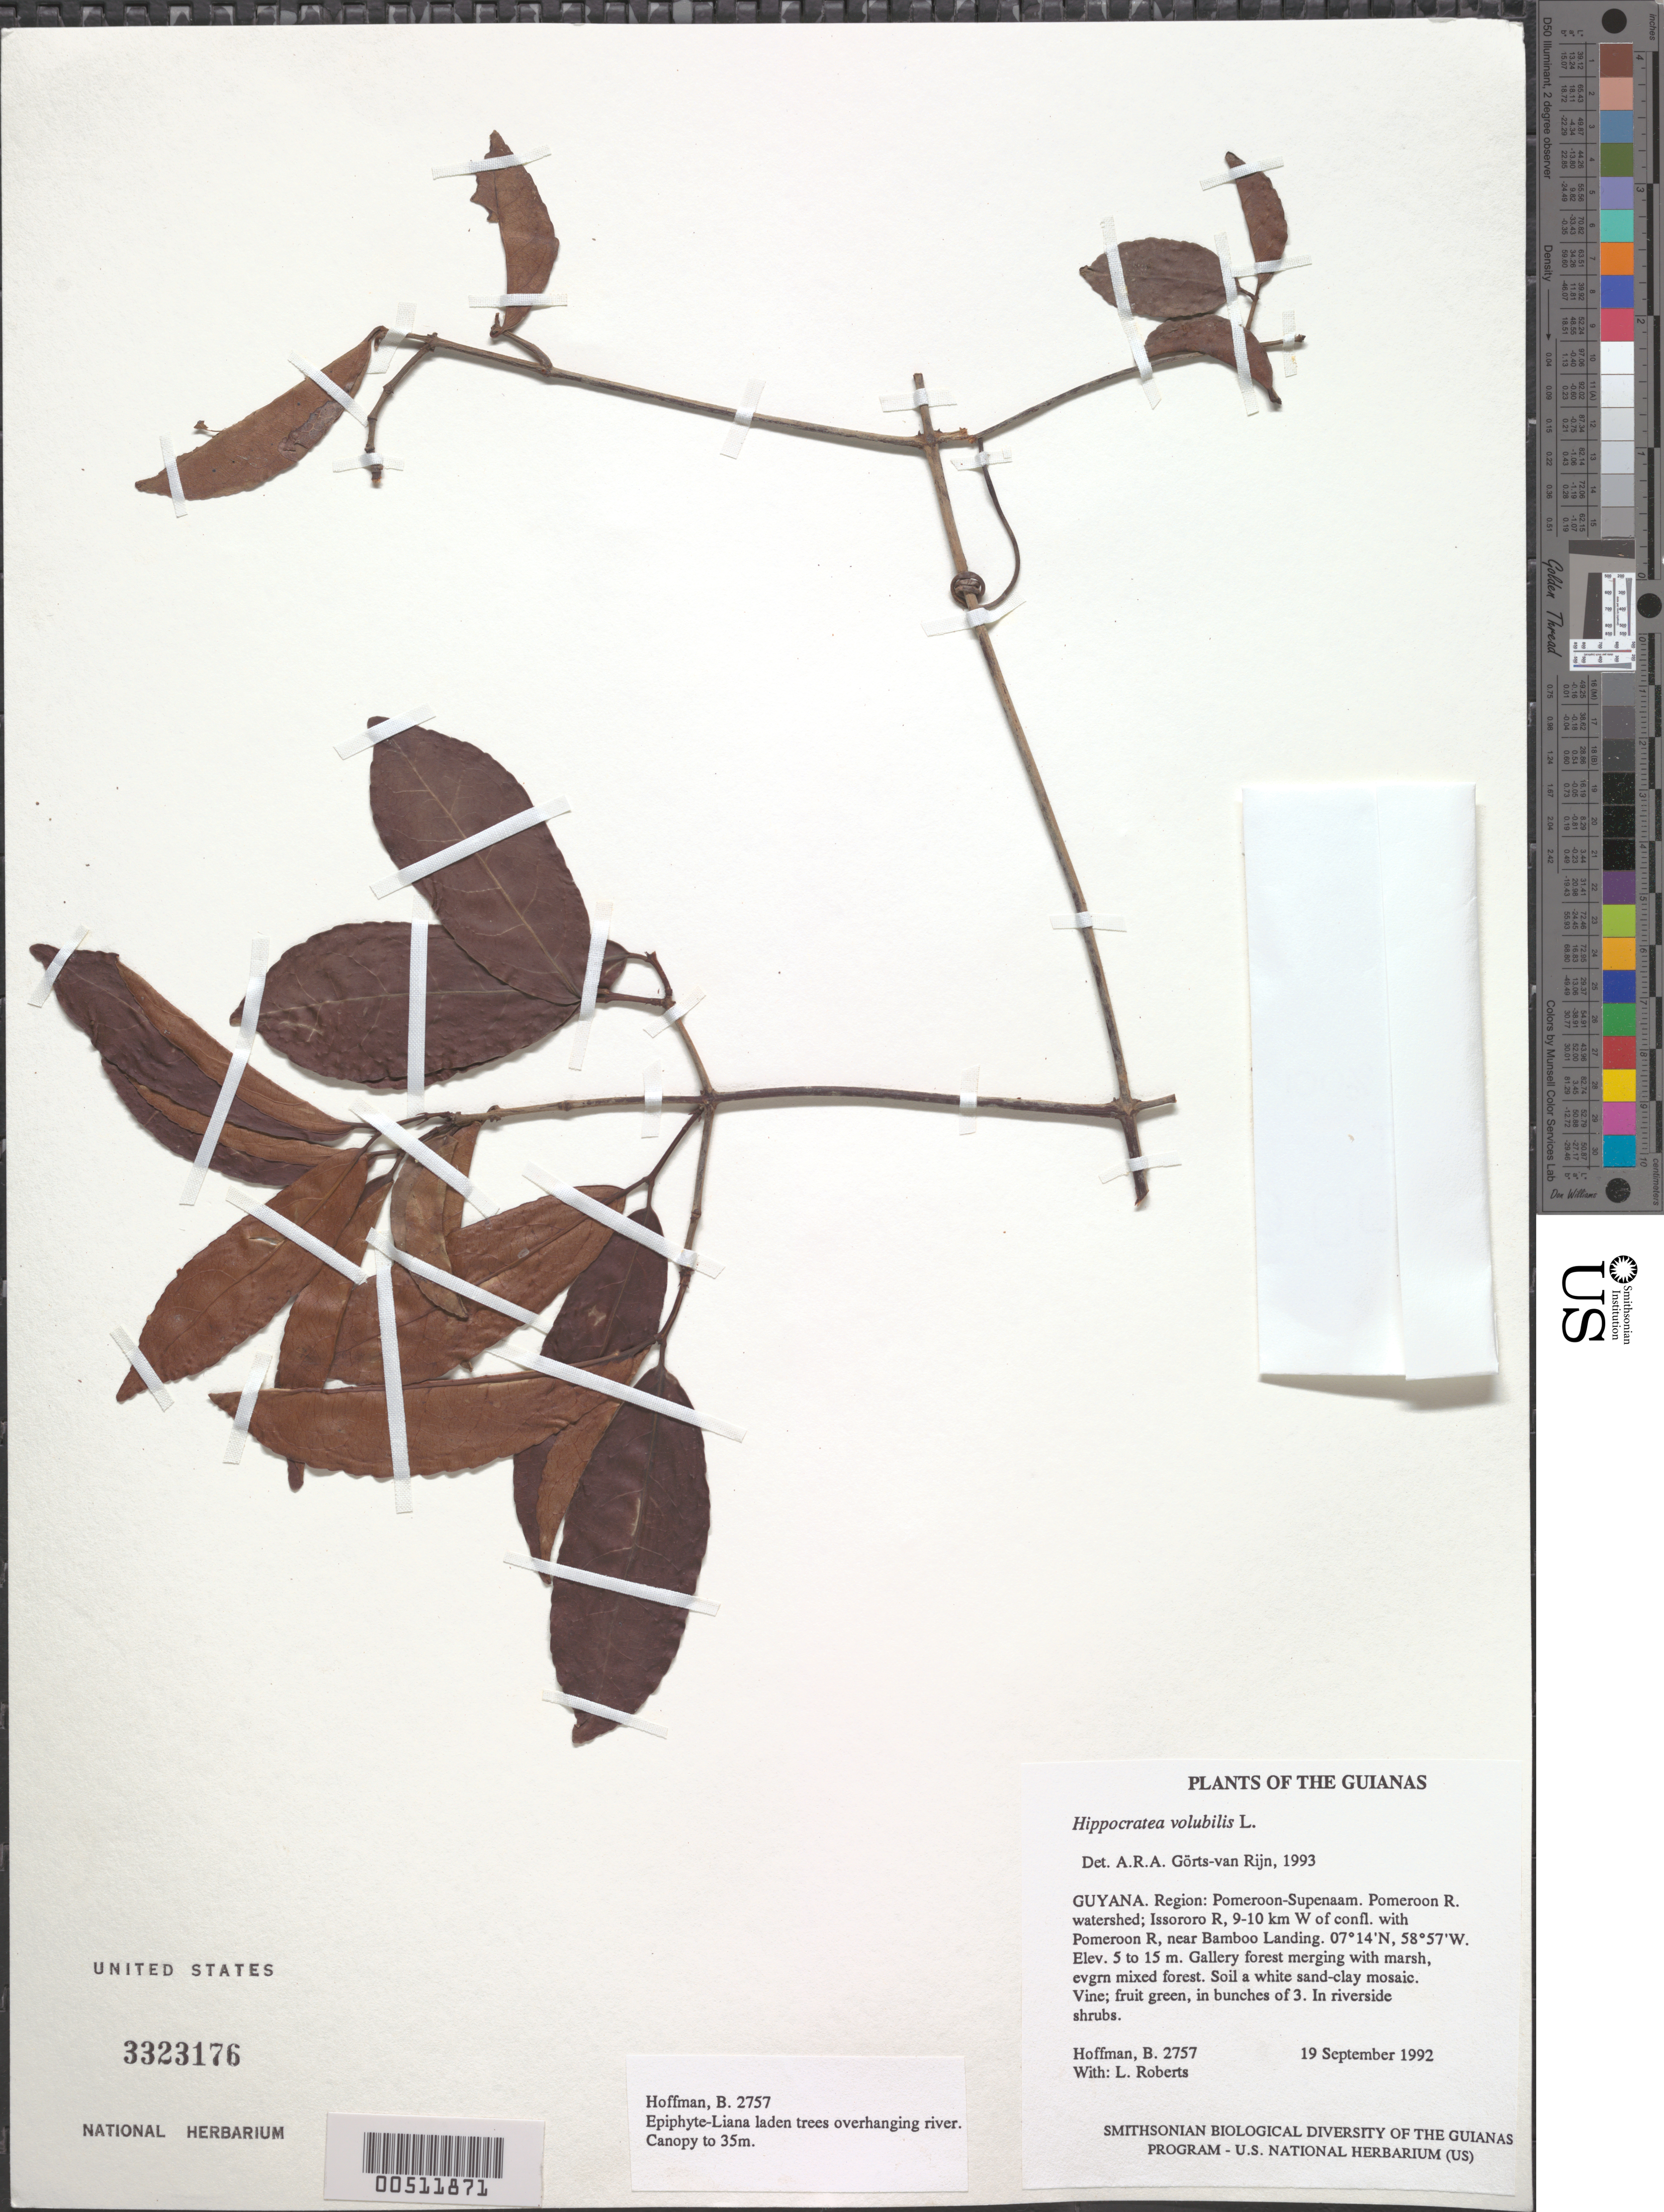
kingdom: Plantae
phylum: Tracheophyta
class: Magnoliopsida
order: Celastrales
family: Celastraceae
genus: Hippocratea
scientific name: Hippocratea volubilis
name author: L.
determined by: Görts-van Rijn, A. R. A.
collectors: B. Hoffman & L. Roberts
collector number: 2757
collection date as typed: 19 September 1992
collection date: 1992-09-19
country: Guyana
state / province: Pomeroon-Supenaam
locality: Pomeroon River watershed; Issororo River, 9-10 km W of confluence with Pomeroon River, near Bamboo Landing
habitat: Gallery forest merging with marsh, evgrn mixed forest. Soil a white sand-clay mosaic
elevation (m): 5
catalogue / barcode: US 3323176